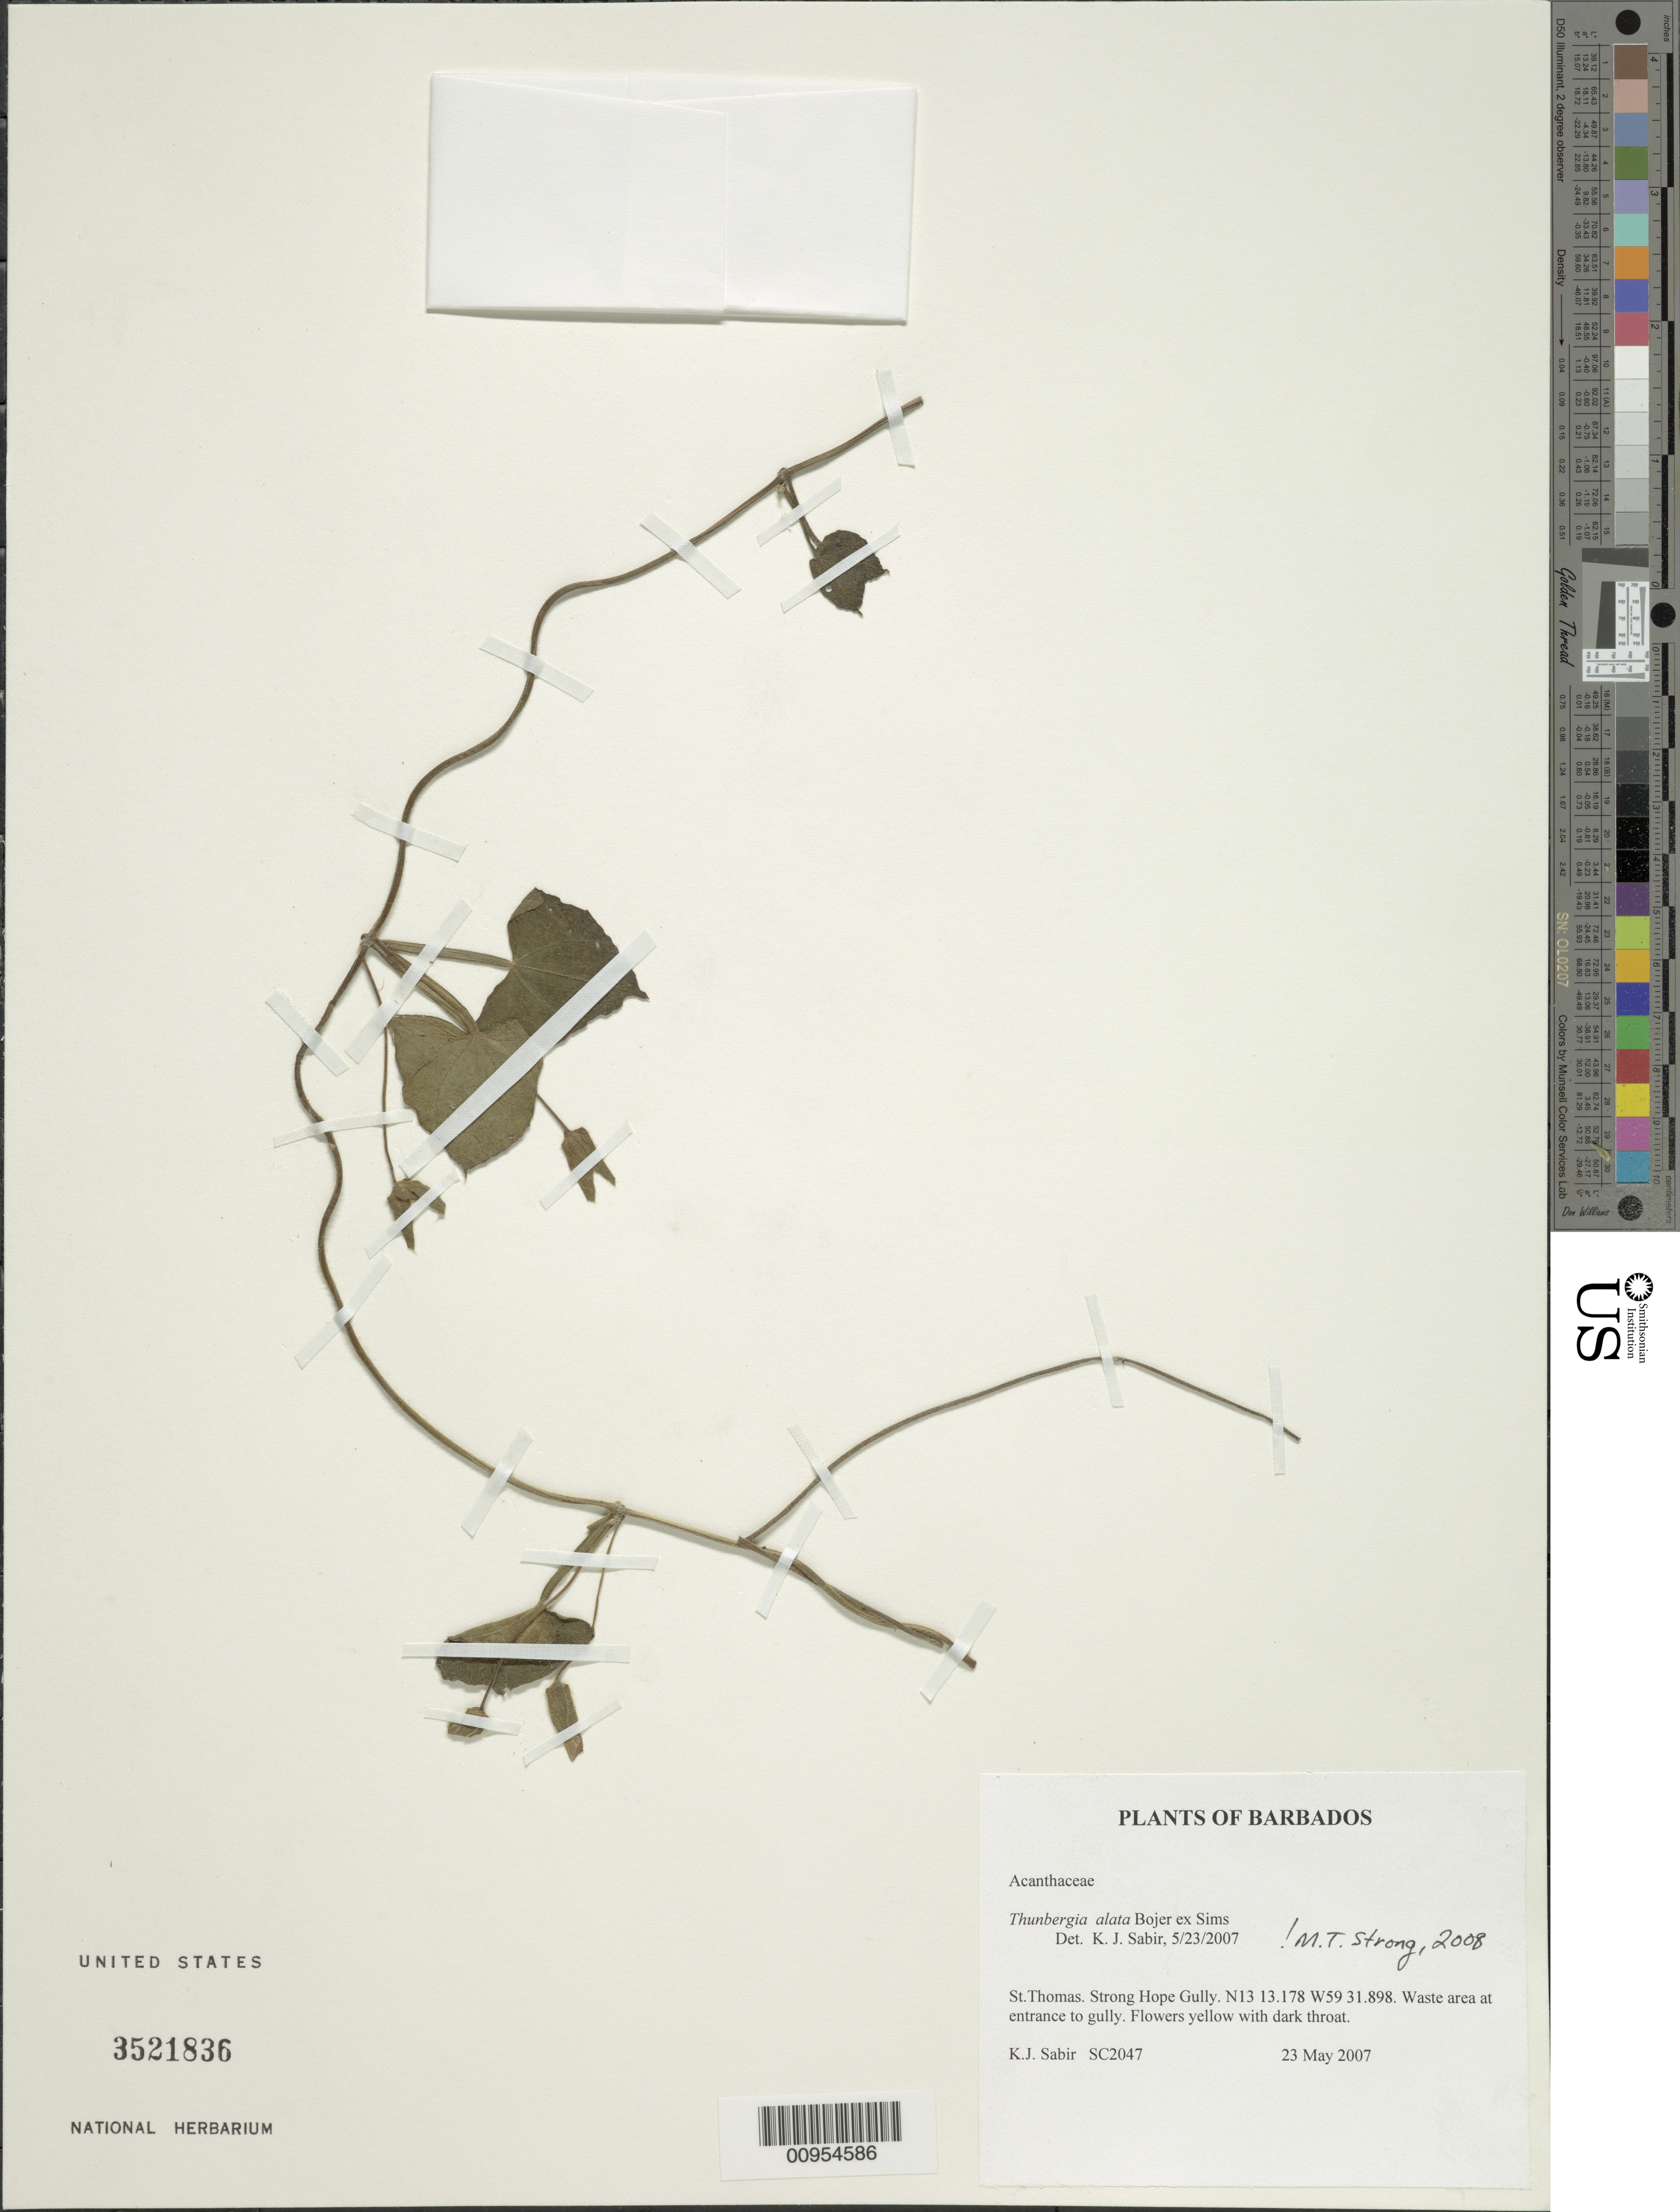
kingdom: Plantae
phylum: Tracheophyta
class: Magnoliopsida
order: Lamiales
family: Acanthaceae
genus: Thunbergia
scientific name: Thunbergia alata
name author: Bojer ex Sims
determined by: Strong, M. T., (US), Smithsonian Institution - National Museum of Natural History (UNITED STATES)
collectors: K. Sabir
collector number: SC 2047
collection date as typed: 23 May 2007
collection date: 2007-05-23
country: Barbados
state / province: Saint Thomas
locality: Strong Hope Gully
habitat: Waste area at entrance to gully.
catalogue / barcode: US 3521836